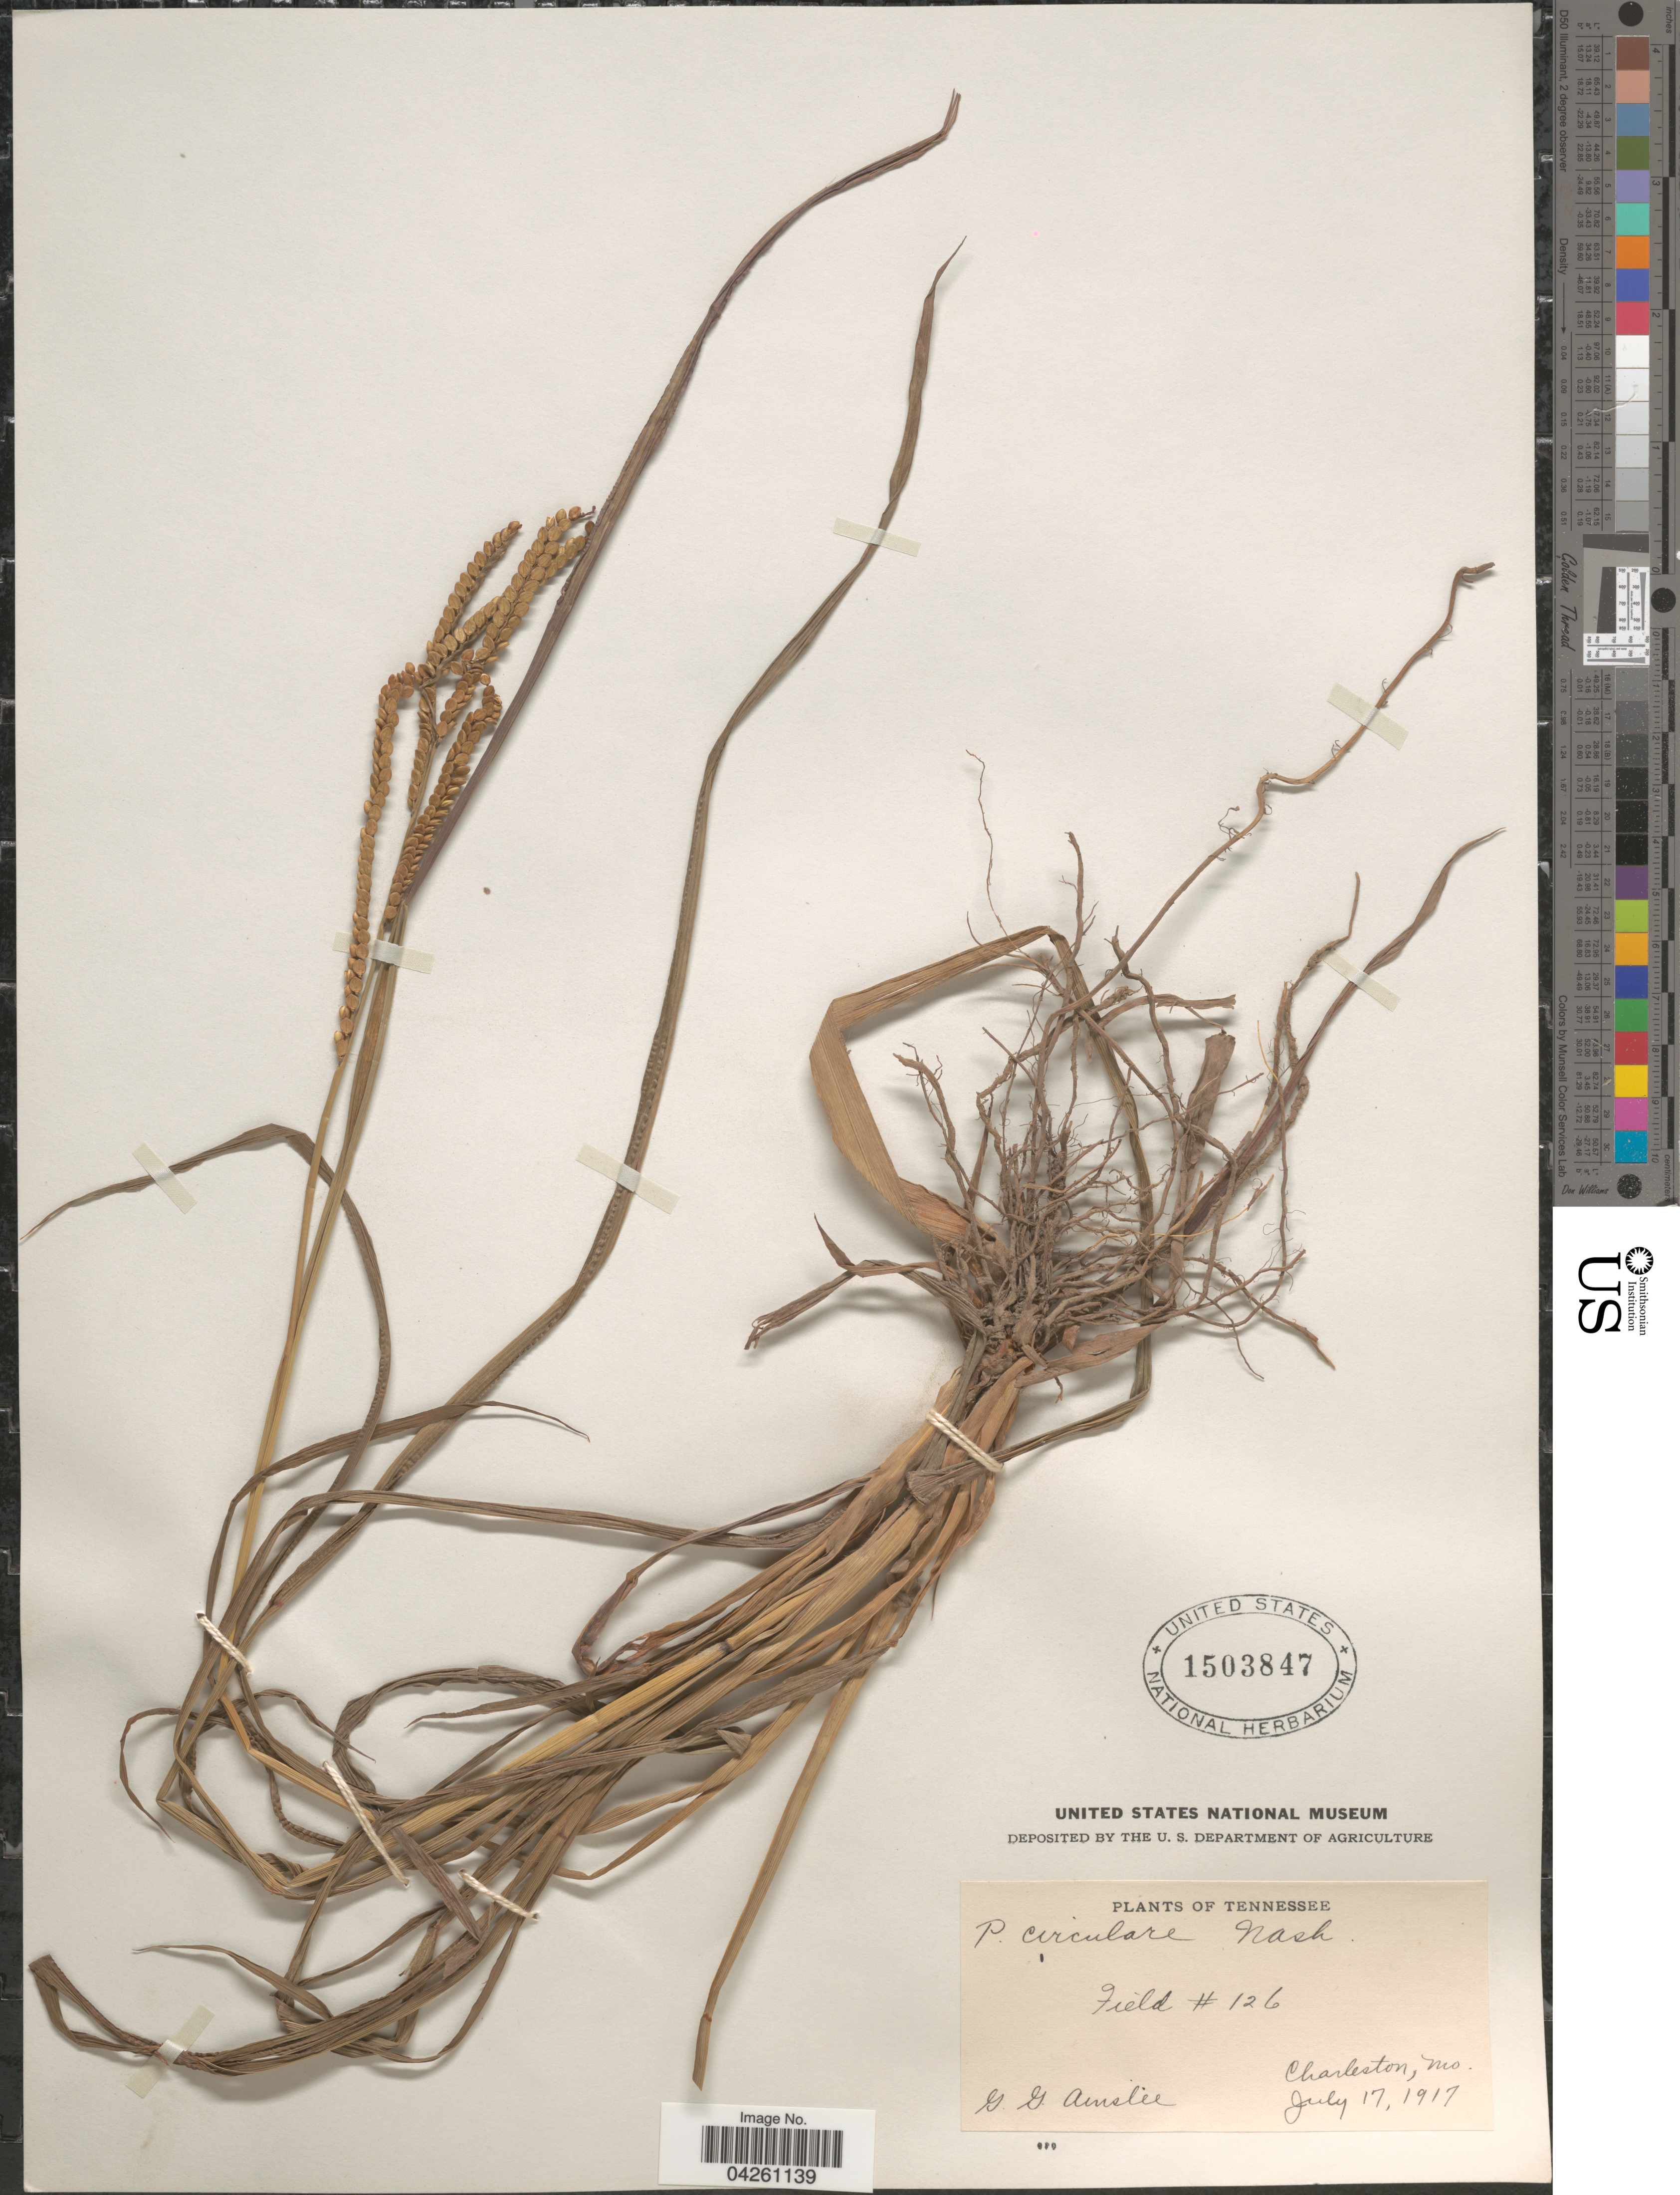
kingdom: Plantae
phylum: Tracheophyta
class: Liliopsida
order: Poales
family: Poaceae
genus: Paspalum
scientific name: Paspalum circulare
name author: Nash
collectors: G. Ainslee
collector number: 126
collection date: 1917-07-17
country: United States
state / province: Missouri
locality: Charleston.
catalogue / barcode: US 1503847